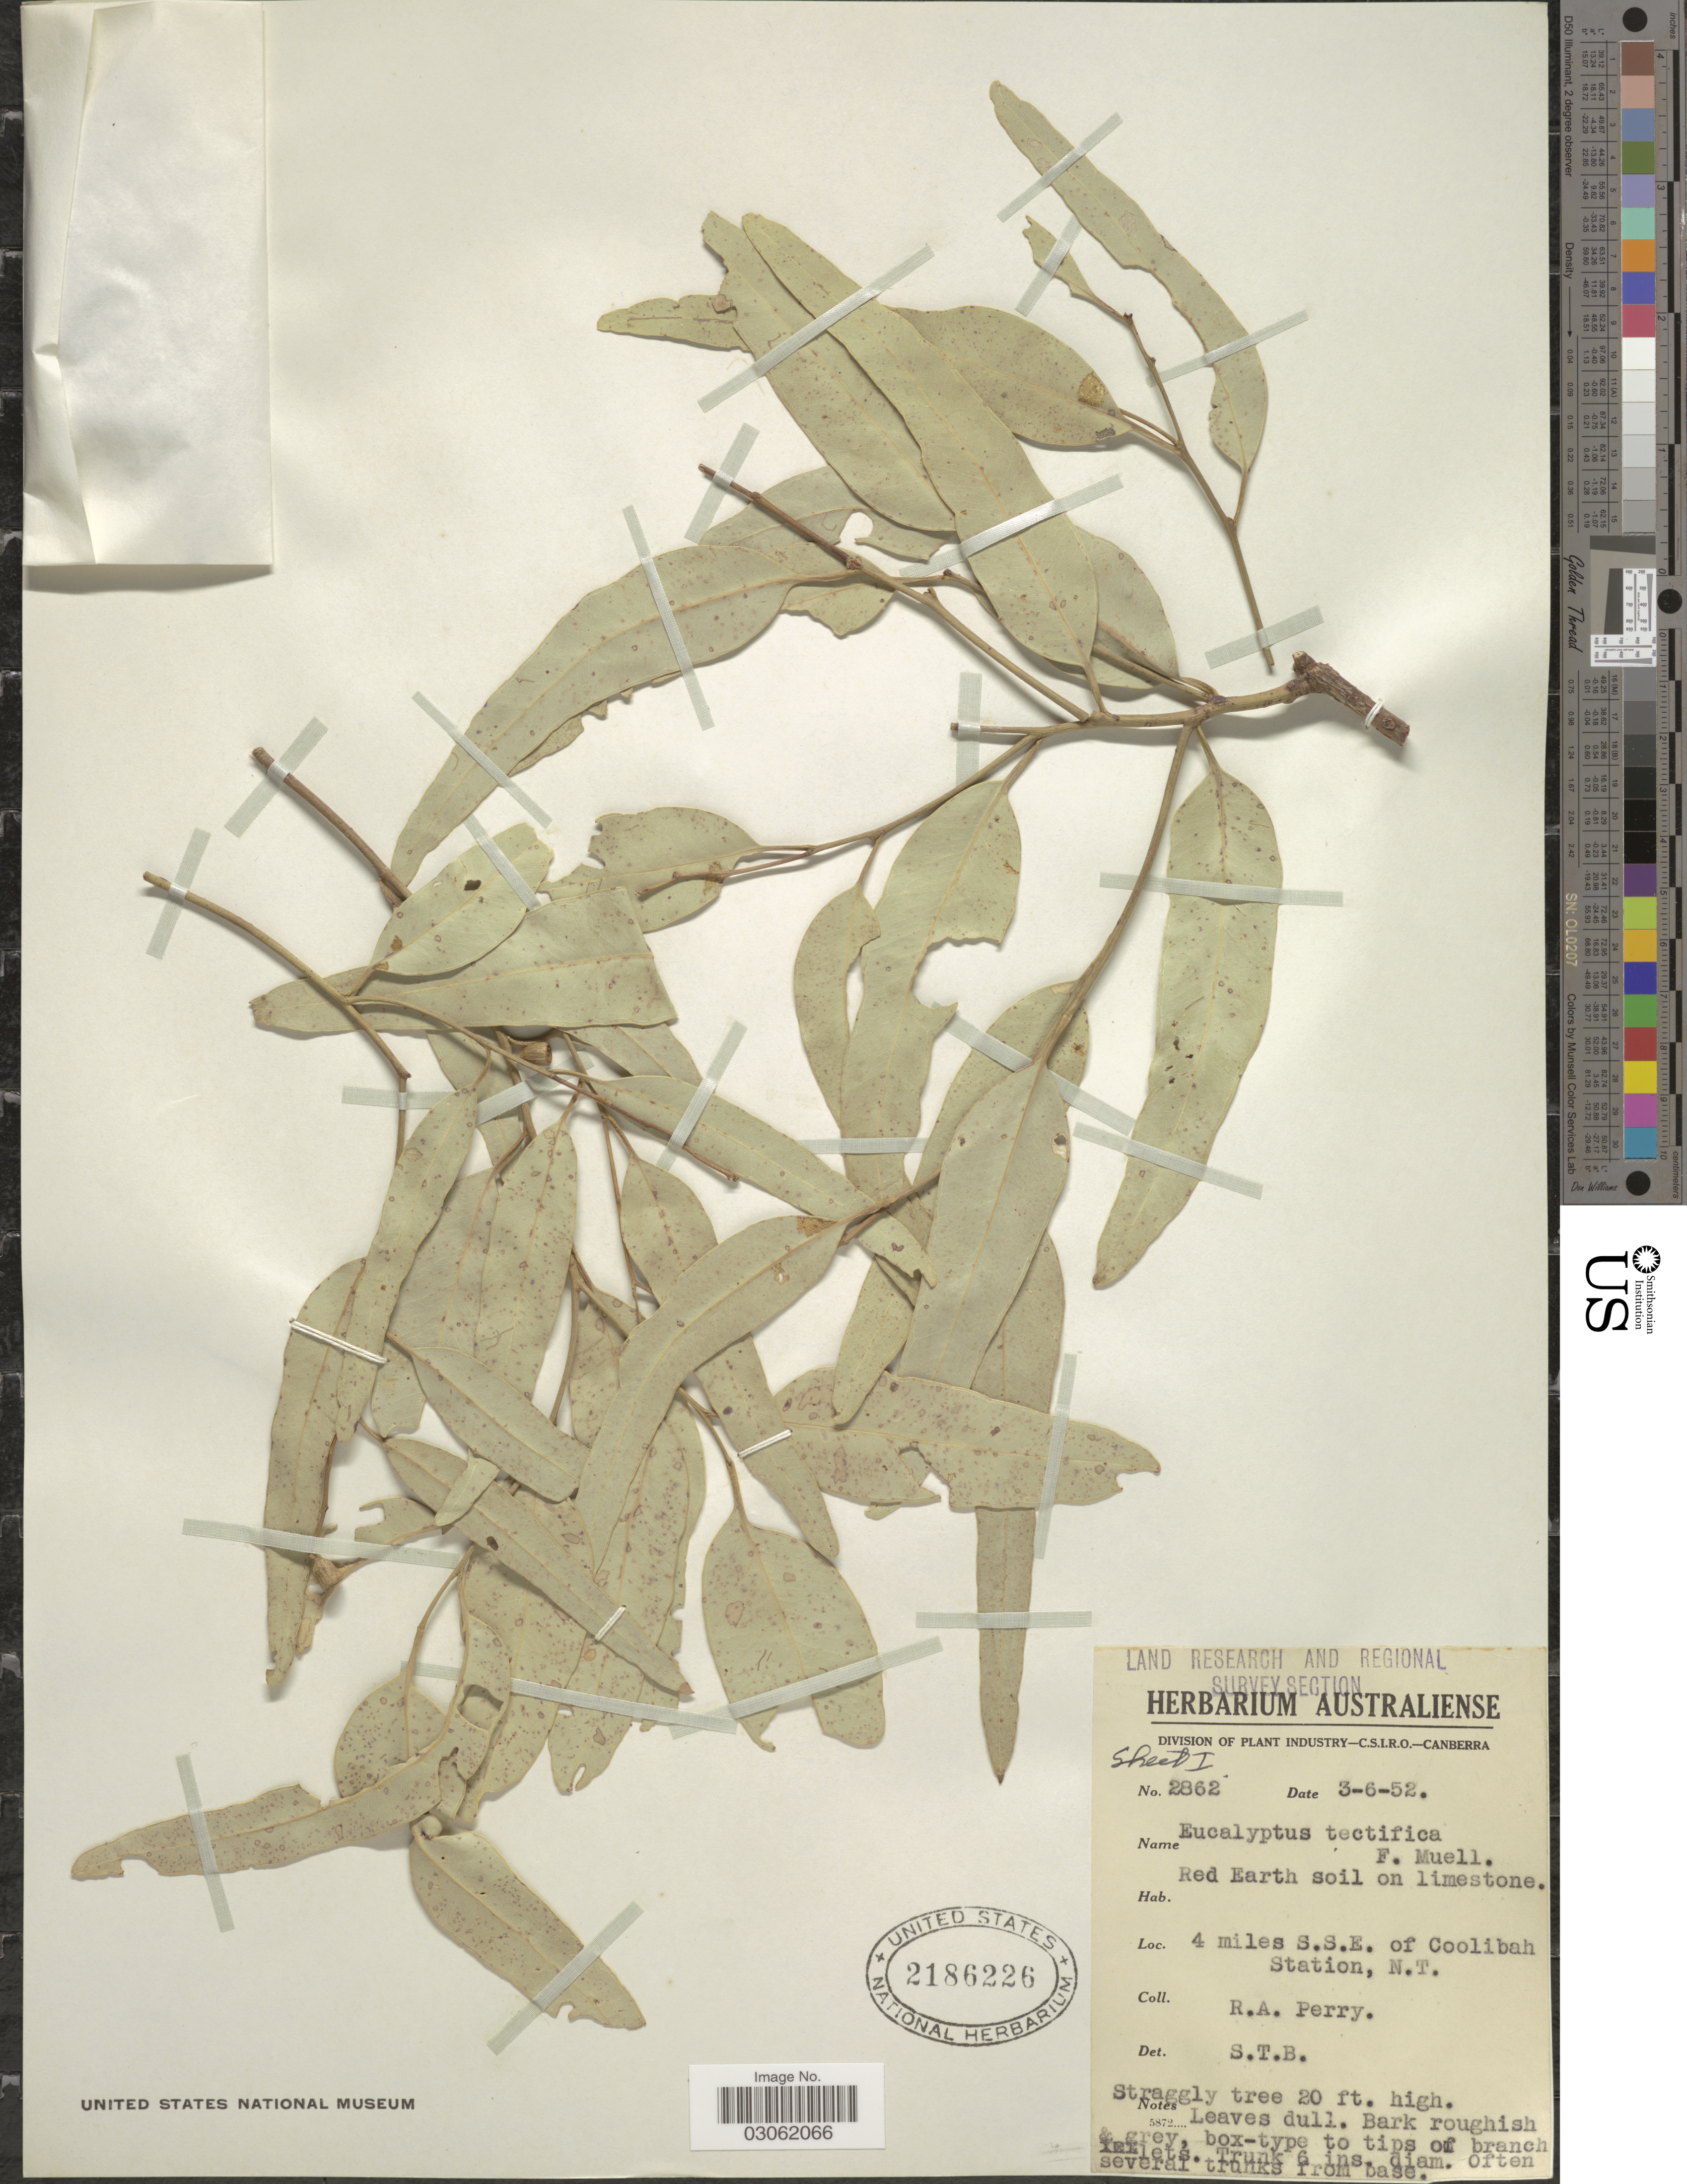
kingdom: Plantae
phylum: Tracheophyta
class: Magnoliopsida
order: Myrtales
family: Myrtaceae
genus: Eucalyptus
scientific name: Eucalyptus tectifica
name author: F. Muell.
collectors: Perry, R. A.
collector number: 2862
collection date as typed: Transcribed d/m/y: 3/6/52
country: Australia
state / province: Northern Territory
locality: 4 miles S. S. E. of Coolibah Station, N. T.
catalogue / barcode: US 2186226